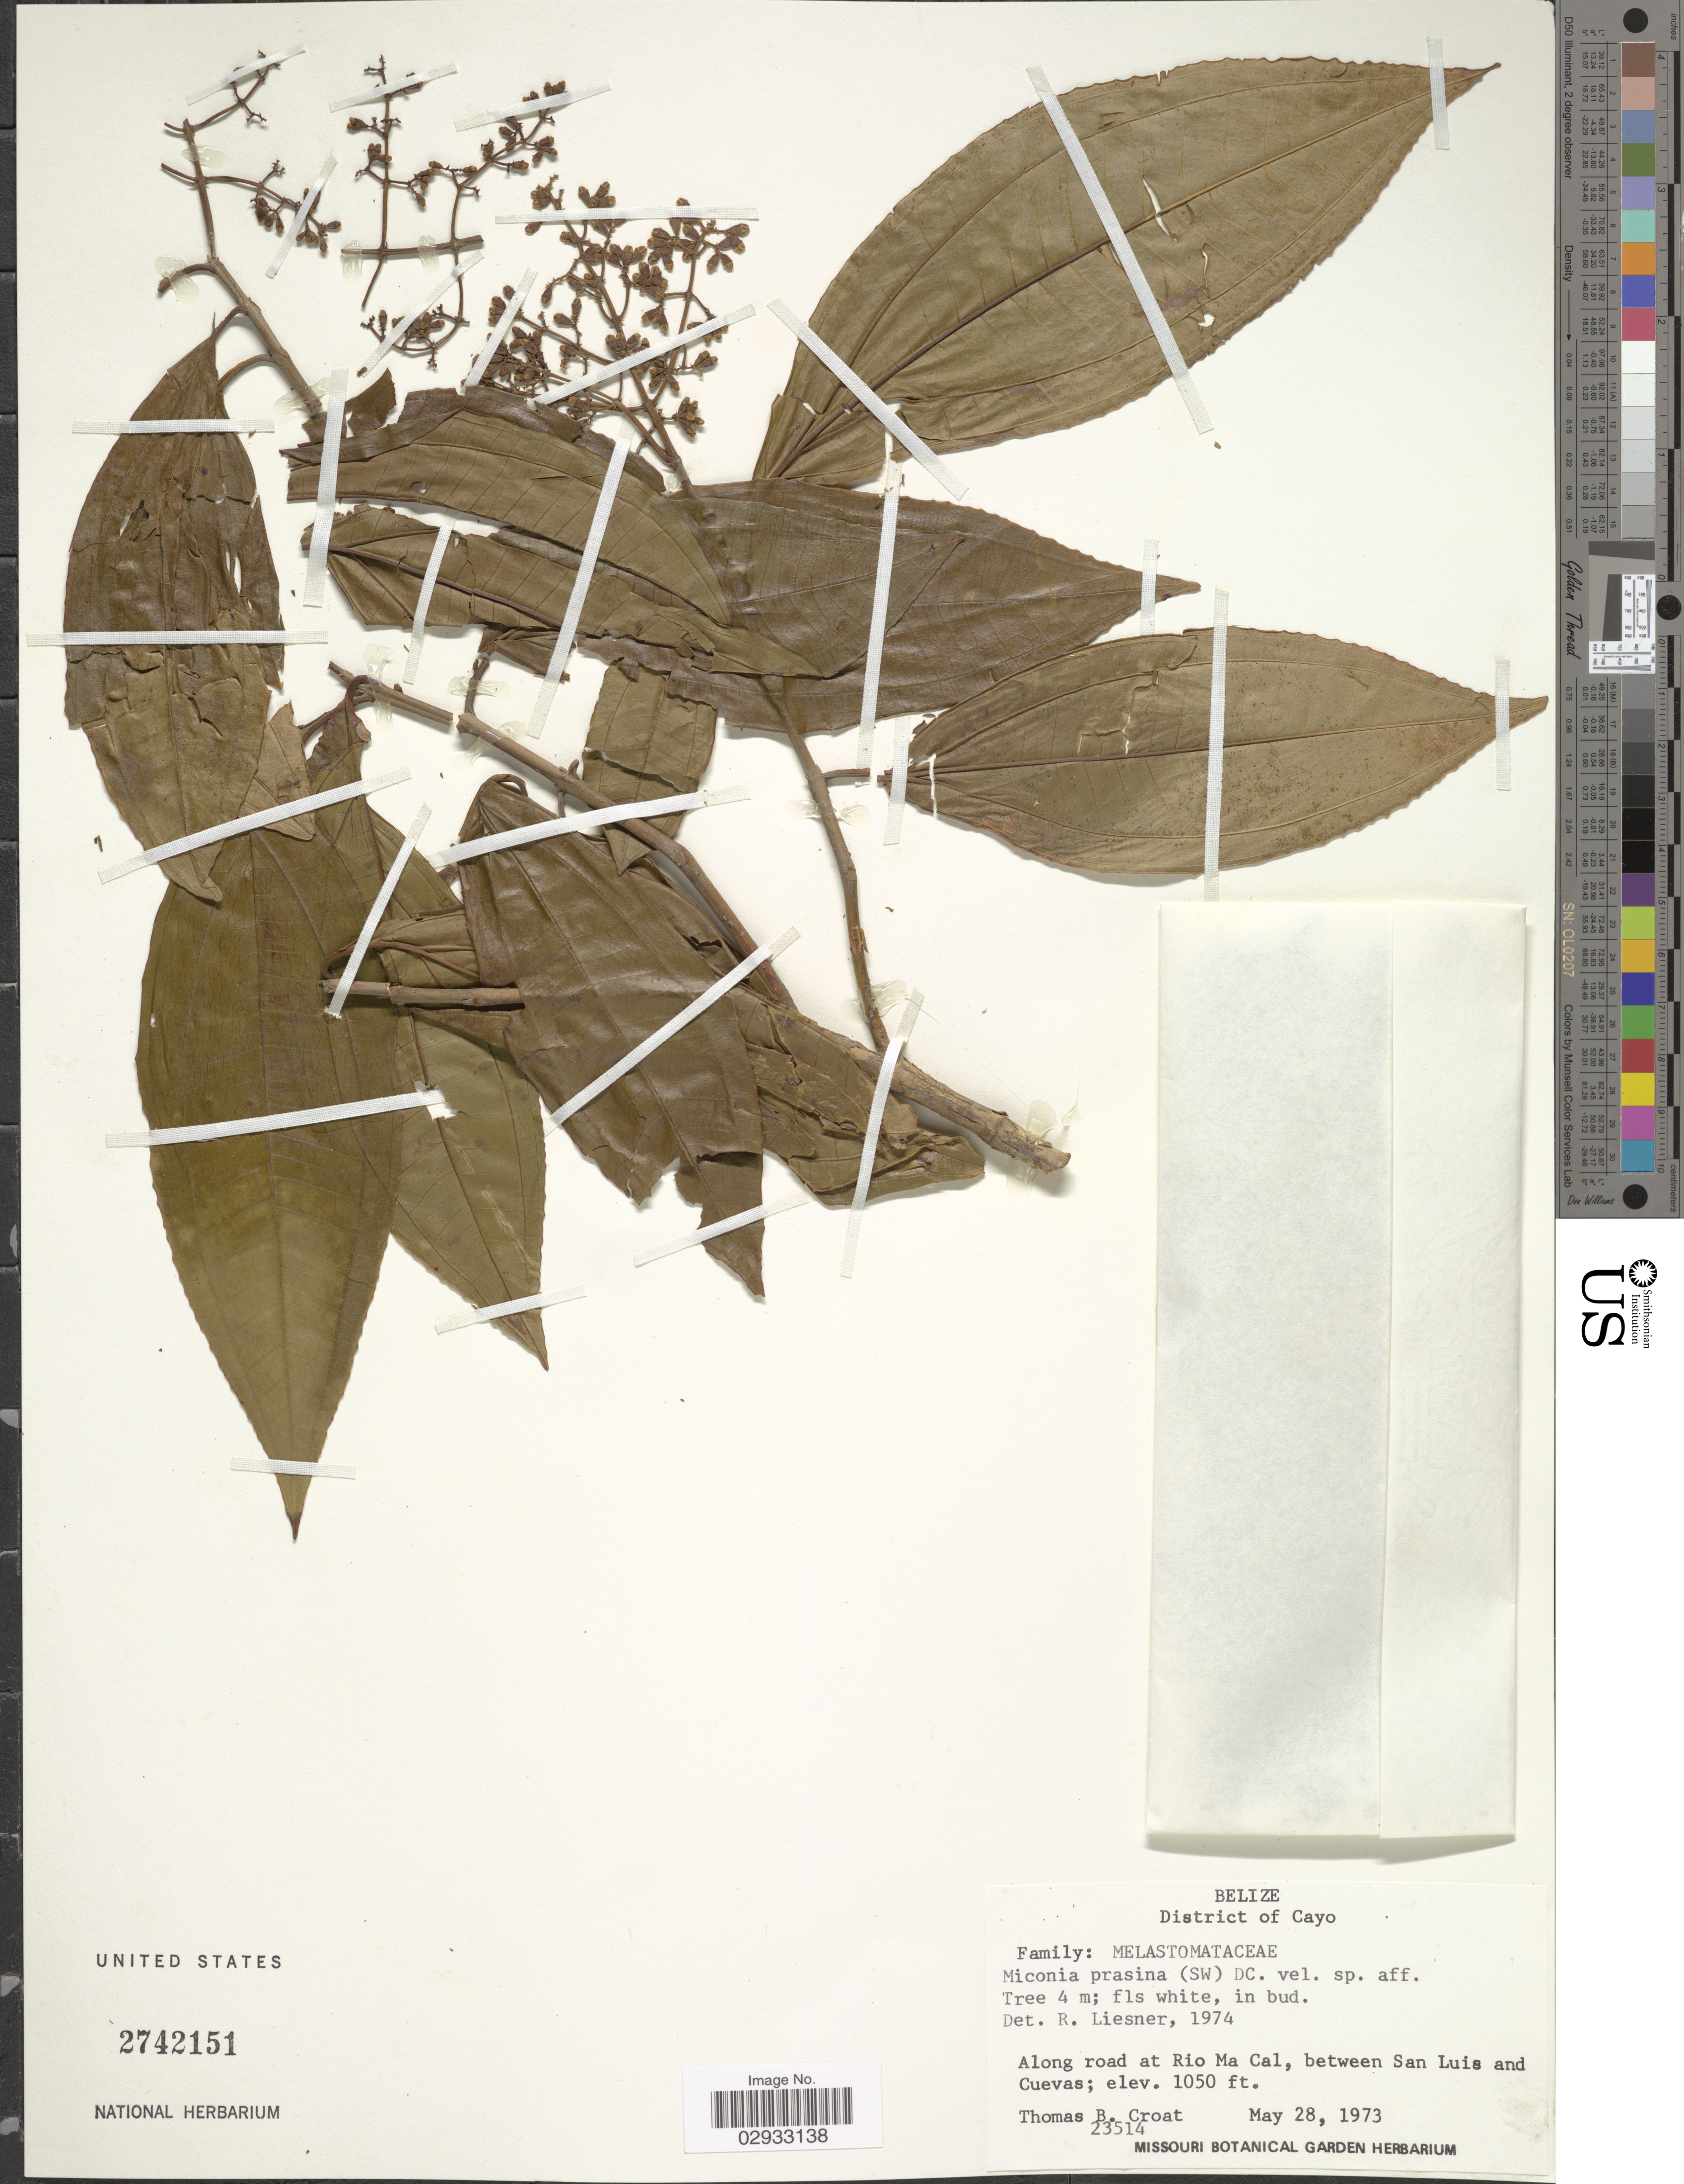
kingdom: Plantae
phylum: Tracheophyta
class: Magnoliopsida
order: Myrtales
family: Melastomataceae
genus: Miconia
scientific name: Miconia pteropoda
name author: Benth.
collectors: T. B. Croat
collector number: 23514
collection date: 1973-05-28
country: Belize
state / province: Cayo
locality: District of Cayo. Along road at Rio Ma Cal, between San Luis and Cuevas.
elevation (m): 320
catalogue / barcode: US 2742151